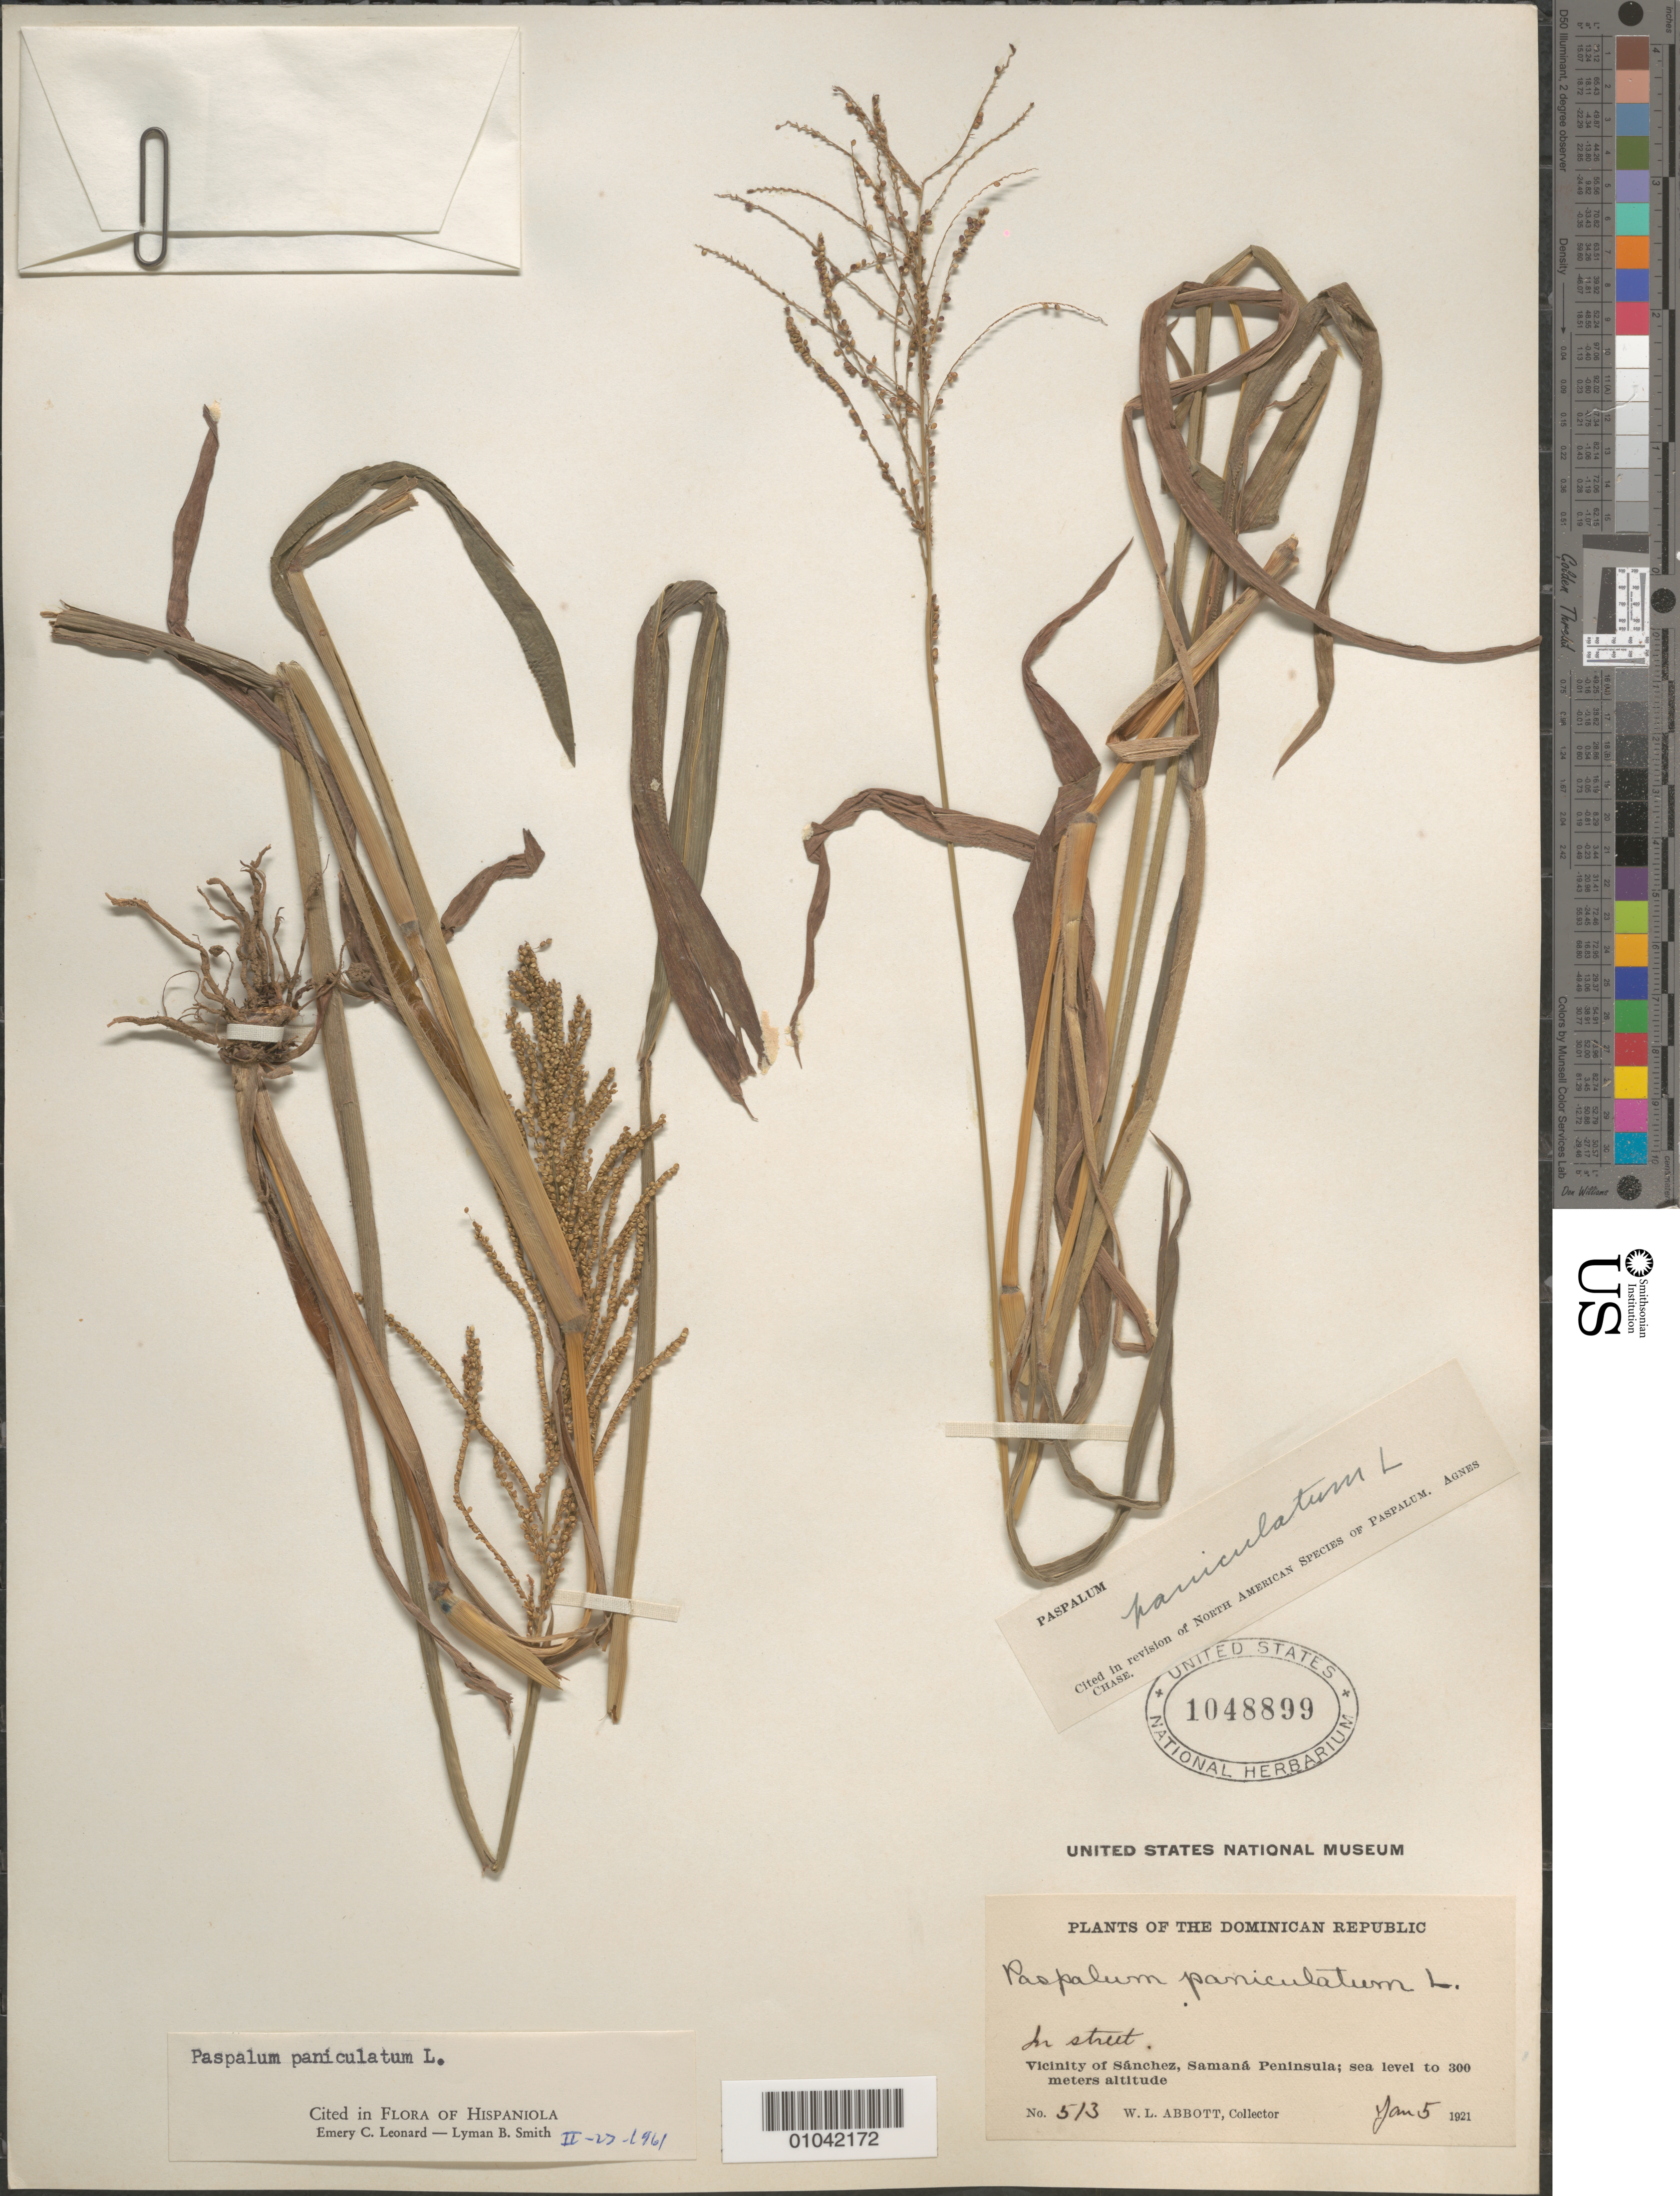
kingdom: Plantae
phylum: Tracheophyta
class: Liliopsida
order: Poales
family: Poaceae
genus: Paspalum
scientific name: Paspalum paniculatum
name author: L.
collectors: W. L. Abbott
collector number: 513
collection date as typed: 05 Jan 1921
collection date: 1921-01-05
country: Dominican Republic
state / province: Samaná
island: Hispaniola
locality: Vicinity of Sanchez, Samana Peninsula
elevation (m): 0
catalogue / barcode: US 1048899